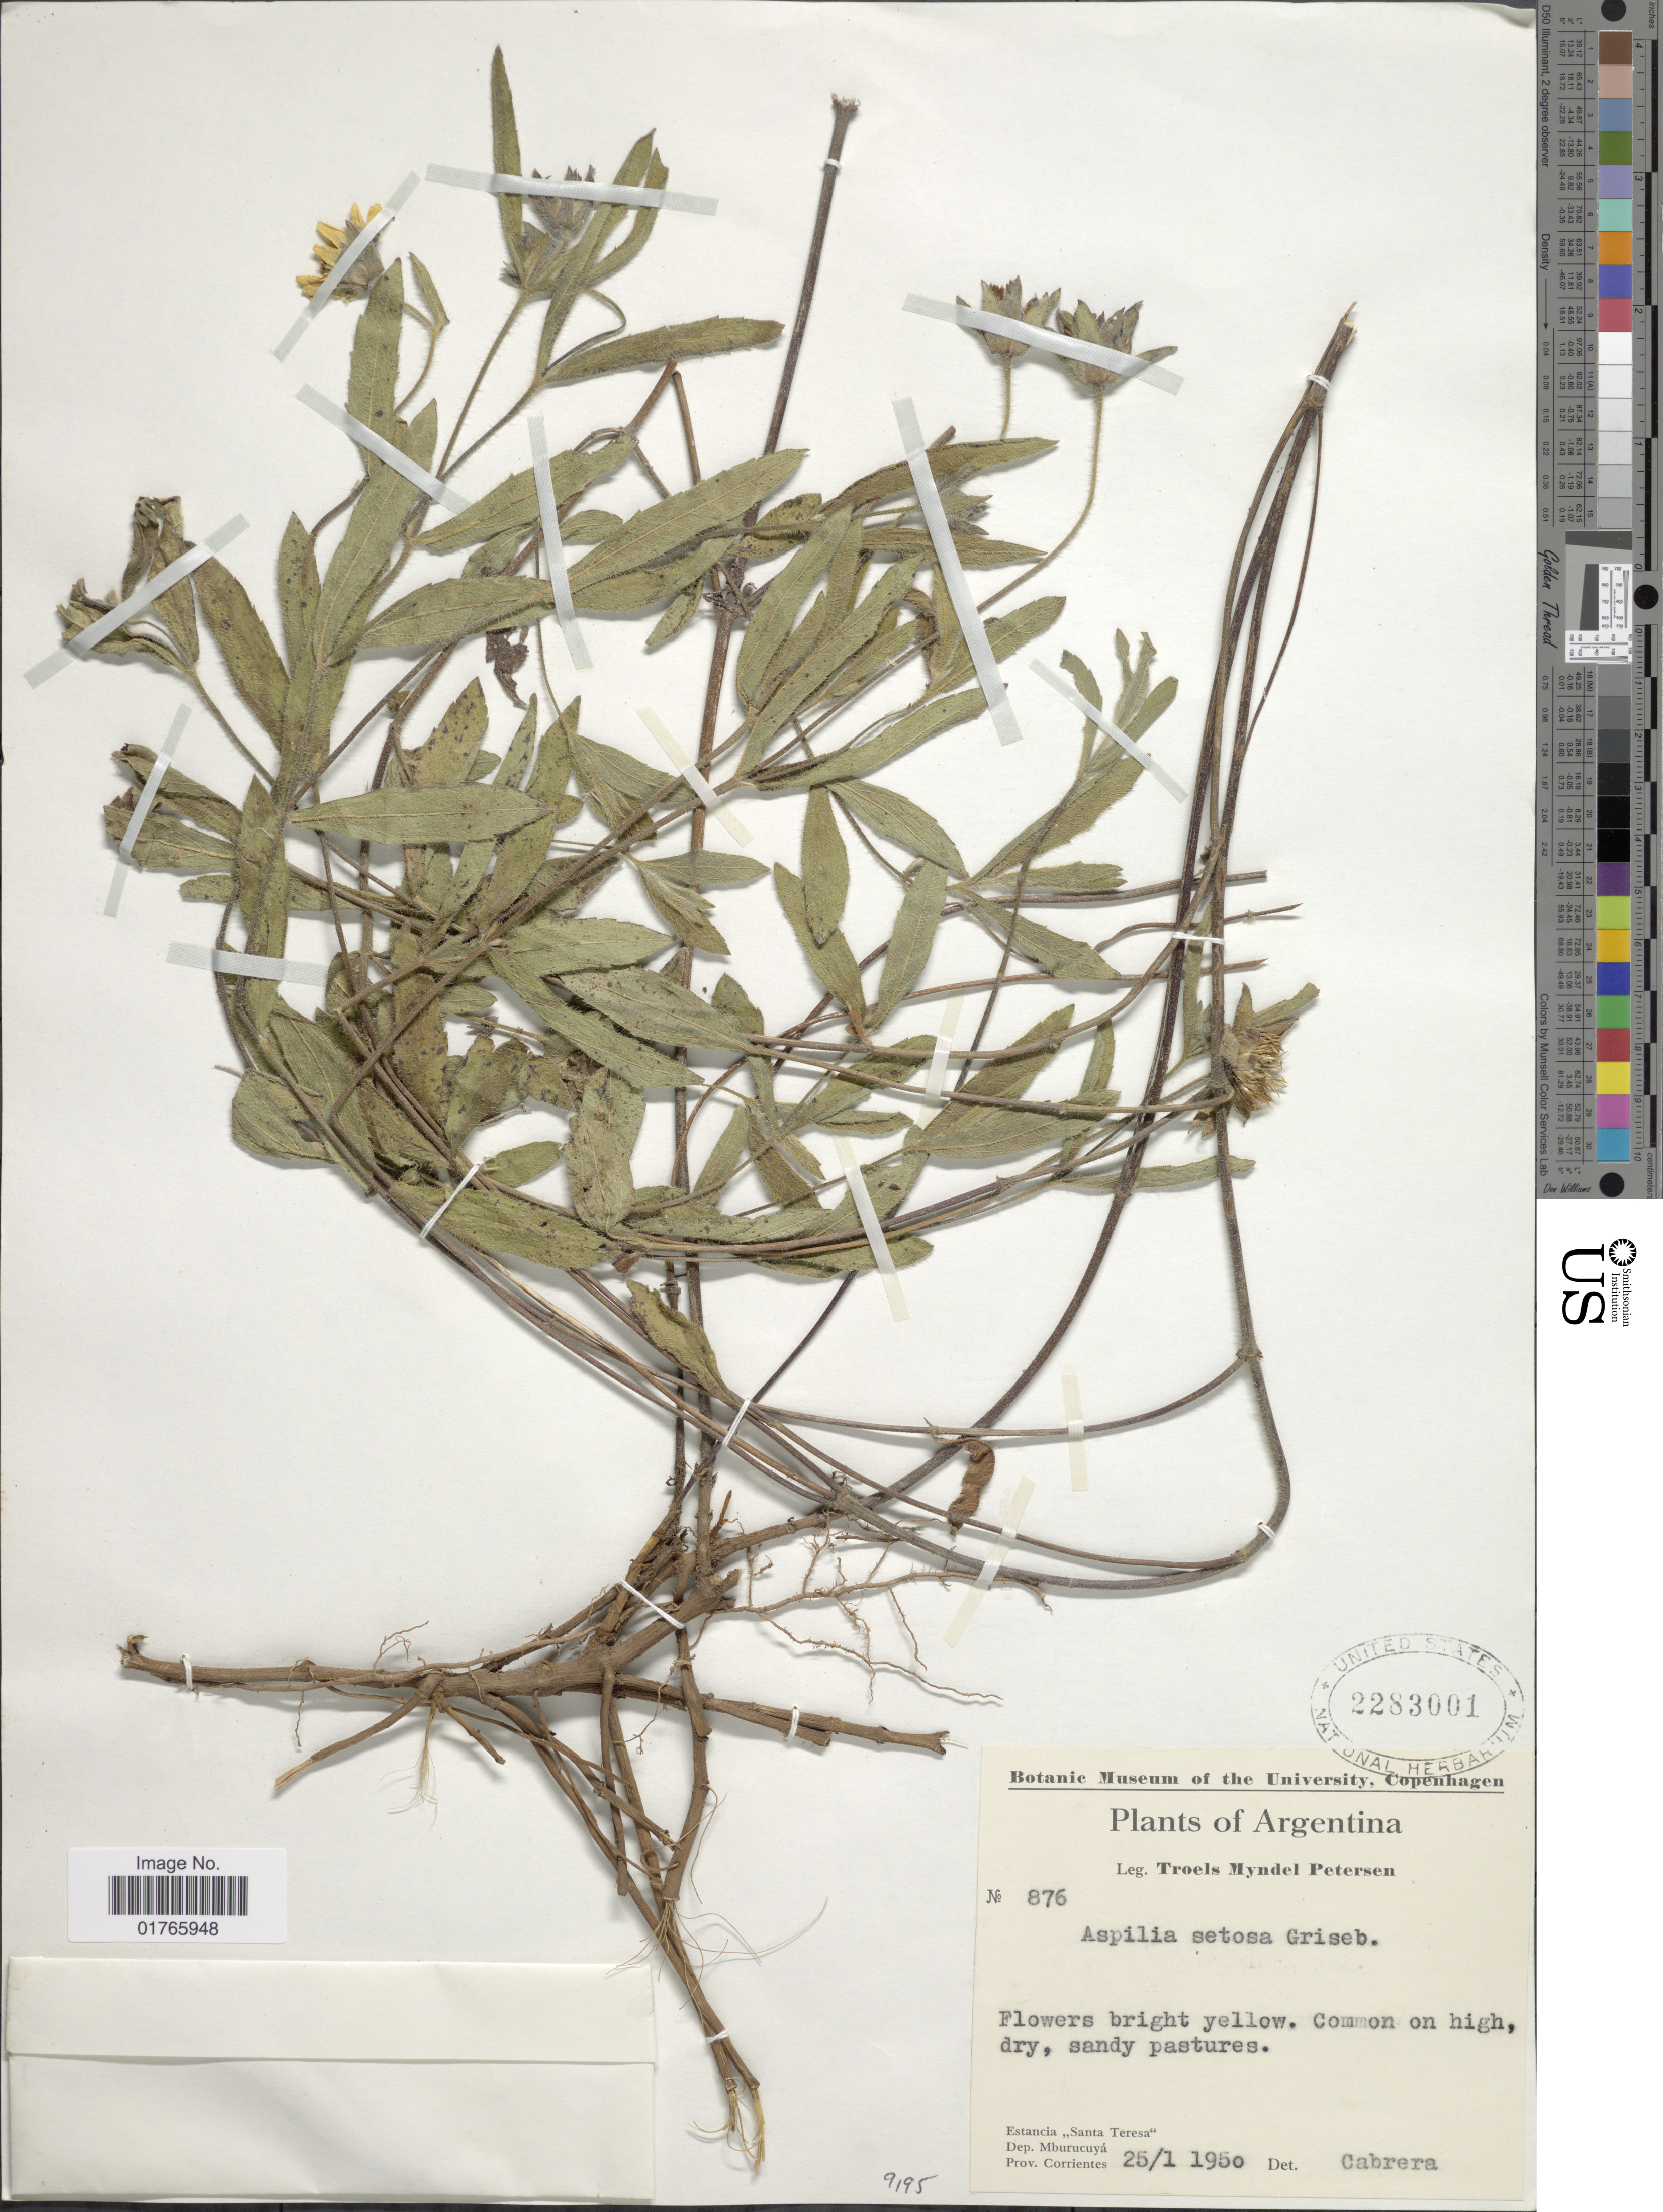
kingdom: Plantae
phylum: Tracheophyta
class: Magnoliopsida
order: Asterales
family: Asteraceae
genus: Aspilia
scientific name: Aspilia setosa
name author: Griseb.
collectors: T. M. Petersen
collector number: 876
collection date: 1950-01-25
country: Argentina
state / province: Corrientes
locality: Estancia Santa Teresa, Dep. Mburucuya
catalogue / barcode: US 2283001